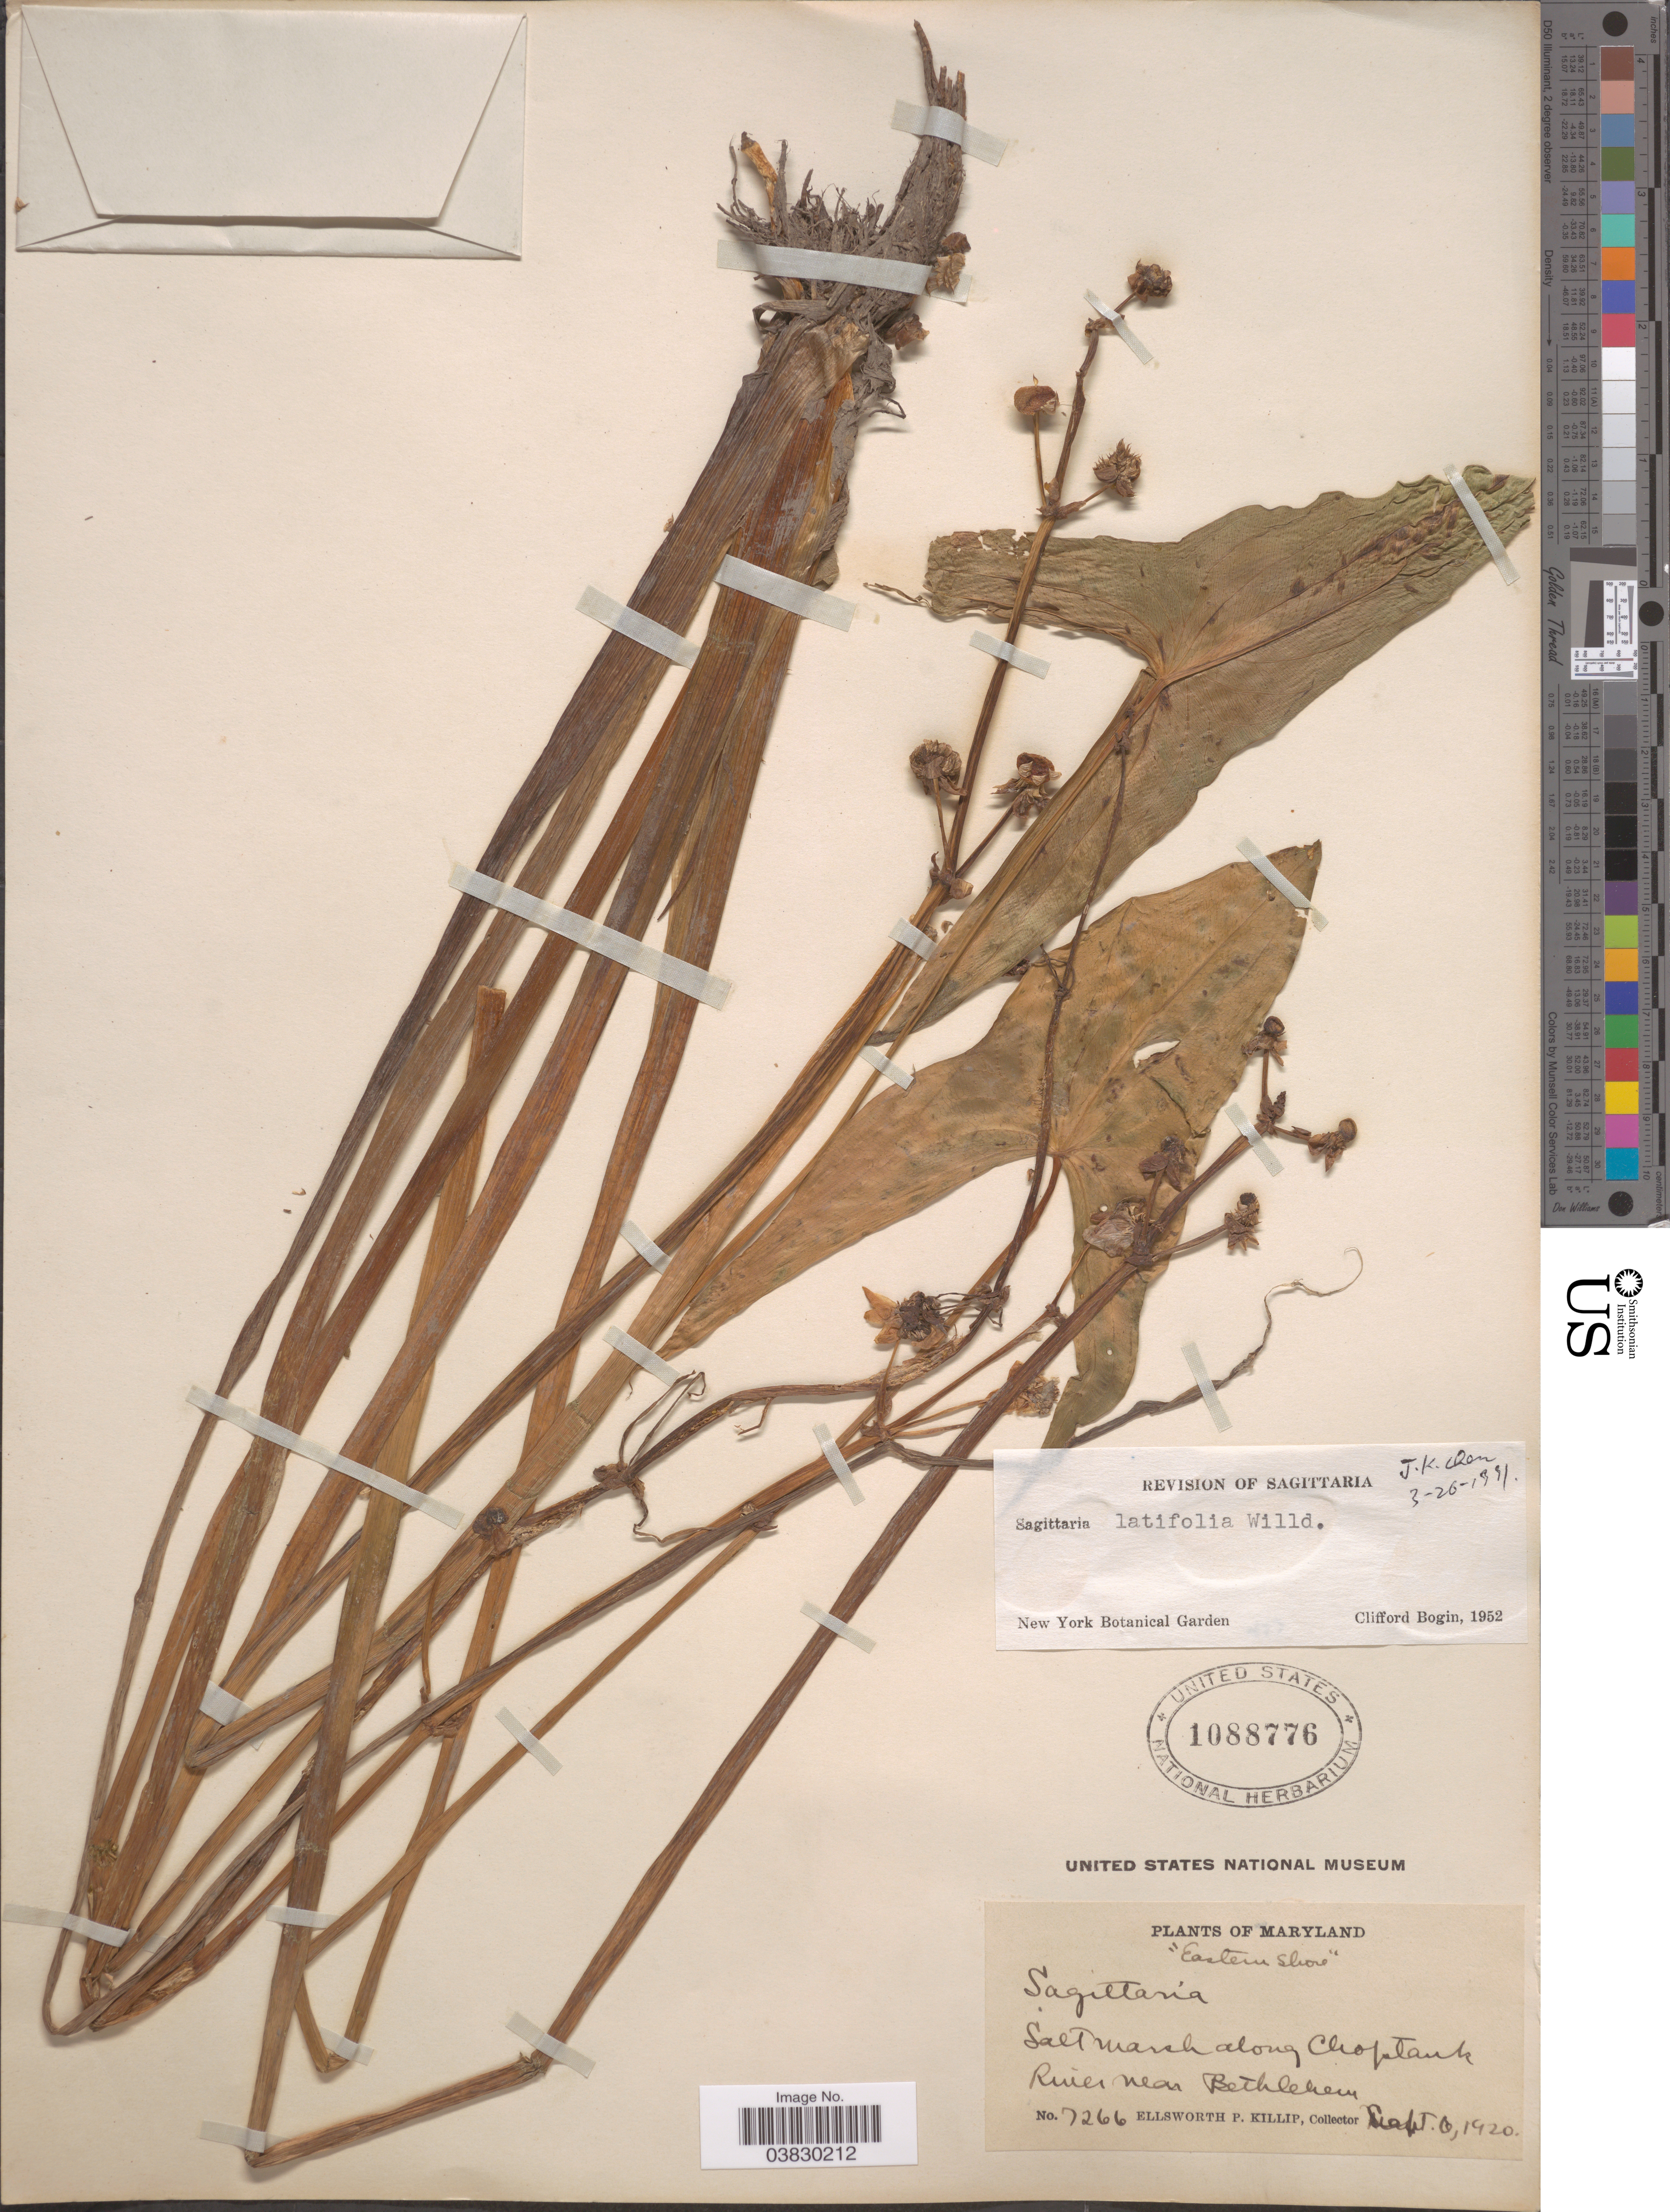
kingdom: Plantae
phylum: Tracheophyta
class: Liliopsida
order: Alismatales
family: Alismataceae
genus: Sagittaria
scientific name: Sagittaria latifolia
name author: Willd.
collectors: E. P. Killip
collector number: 7266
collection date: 1920-09-06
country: United States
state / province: Maryland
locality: Eastern Shore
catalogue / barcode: US 1088776